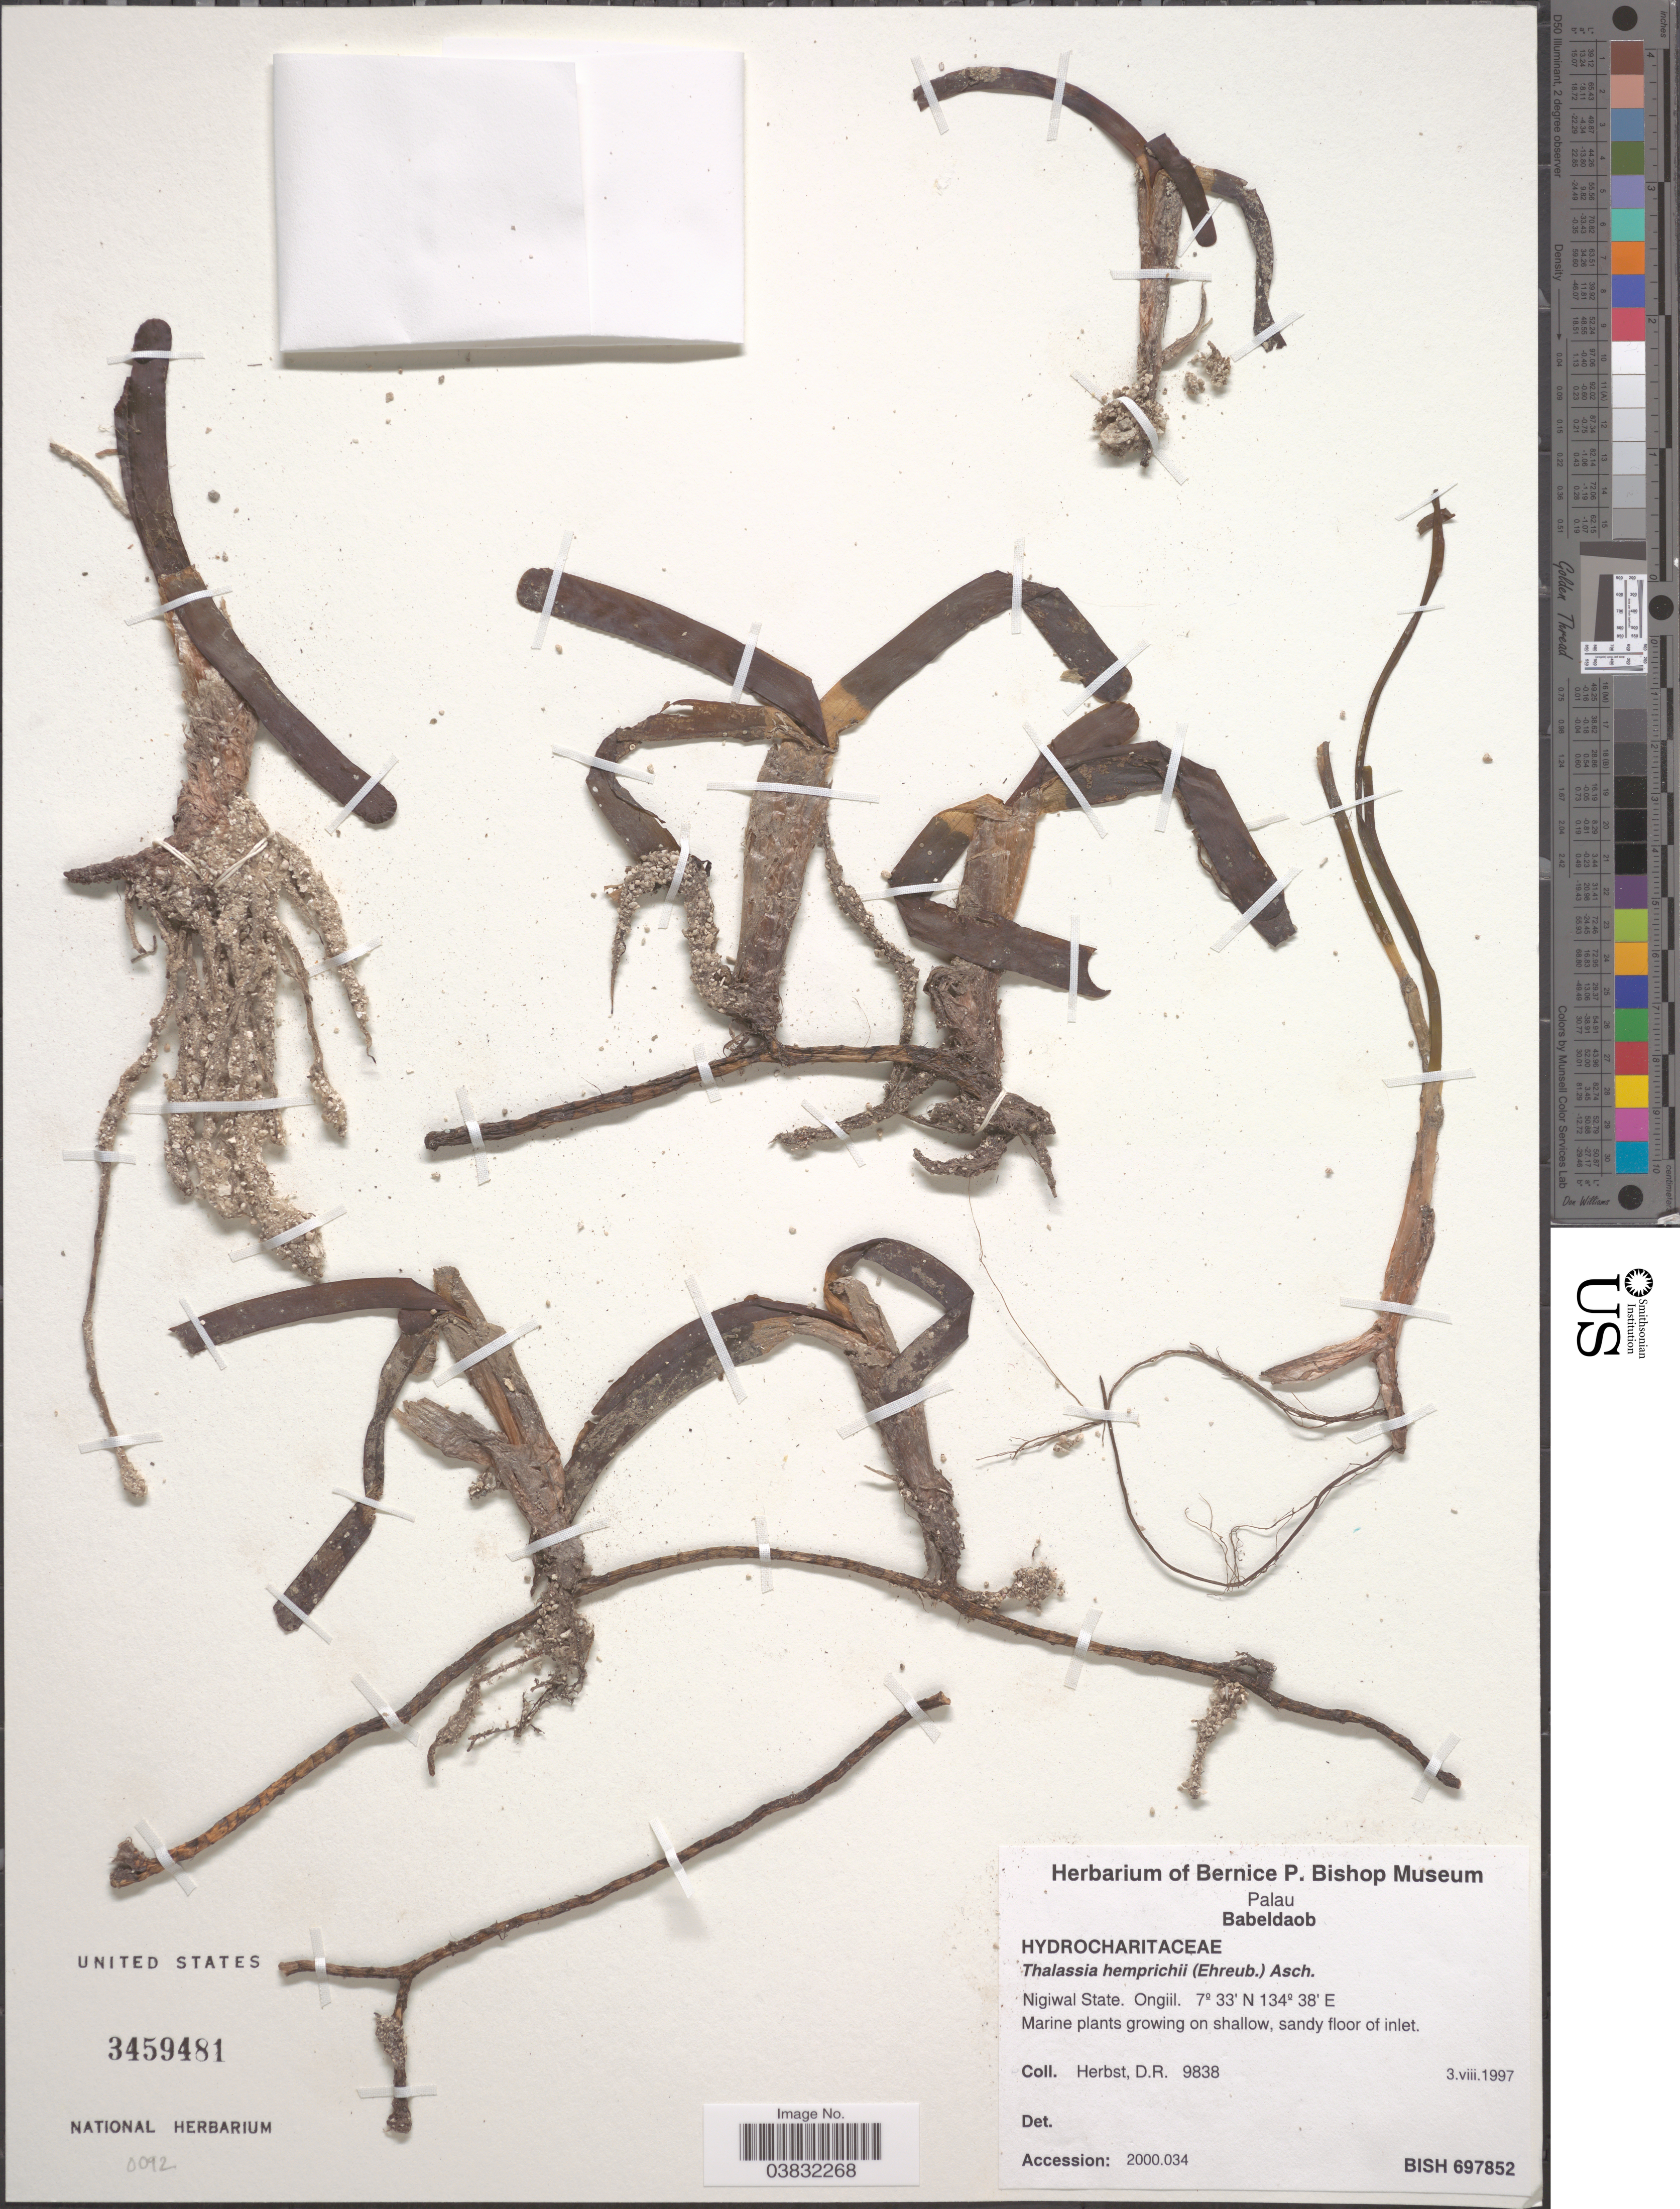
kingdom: Plantae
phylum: Tracheophyta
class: Liliopsida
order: Alismatales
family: Hydrocharitaceae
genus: Thalassia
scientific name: Thalassia hemprichii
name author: Asch.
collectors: D. R. Herbst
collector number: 9838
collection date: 1997-08-03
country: Palau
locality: Palau. Babeldaob. Nigiwal State. Ongiil.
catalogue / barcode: US 3459481